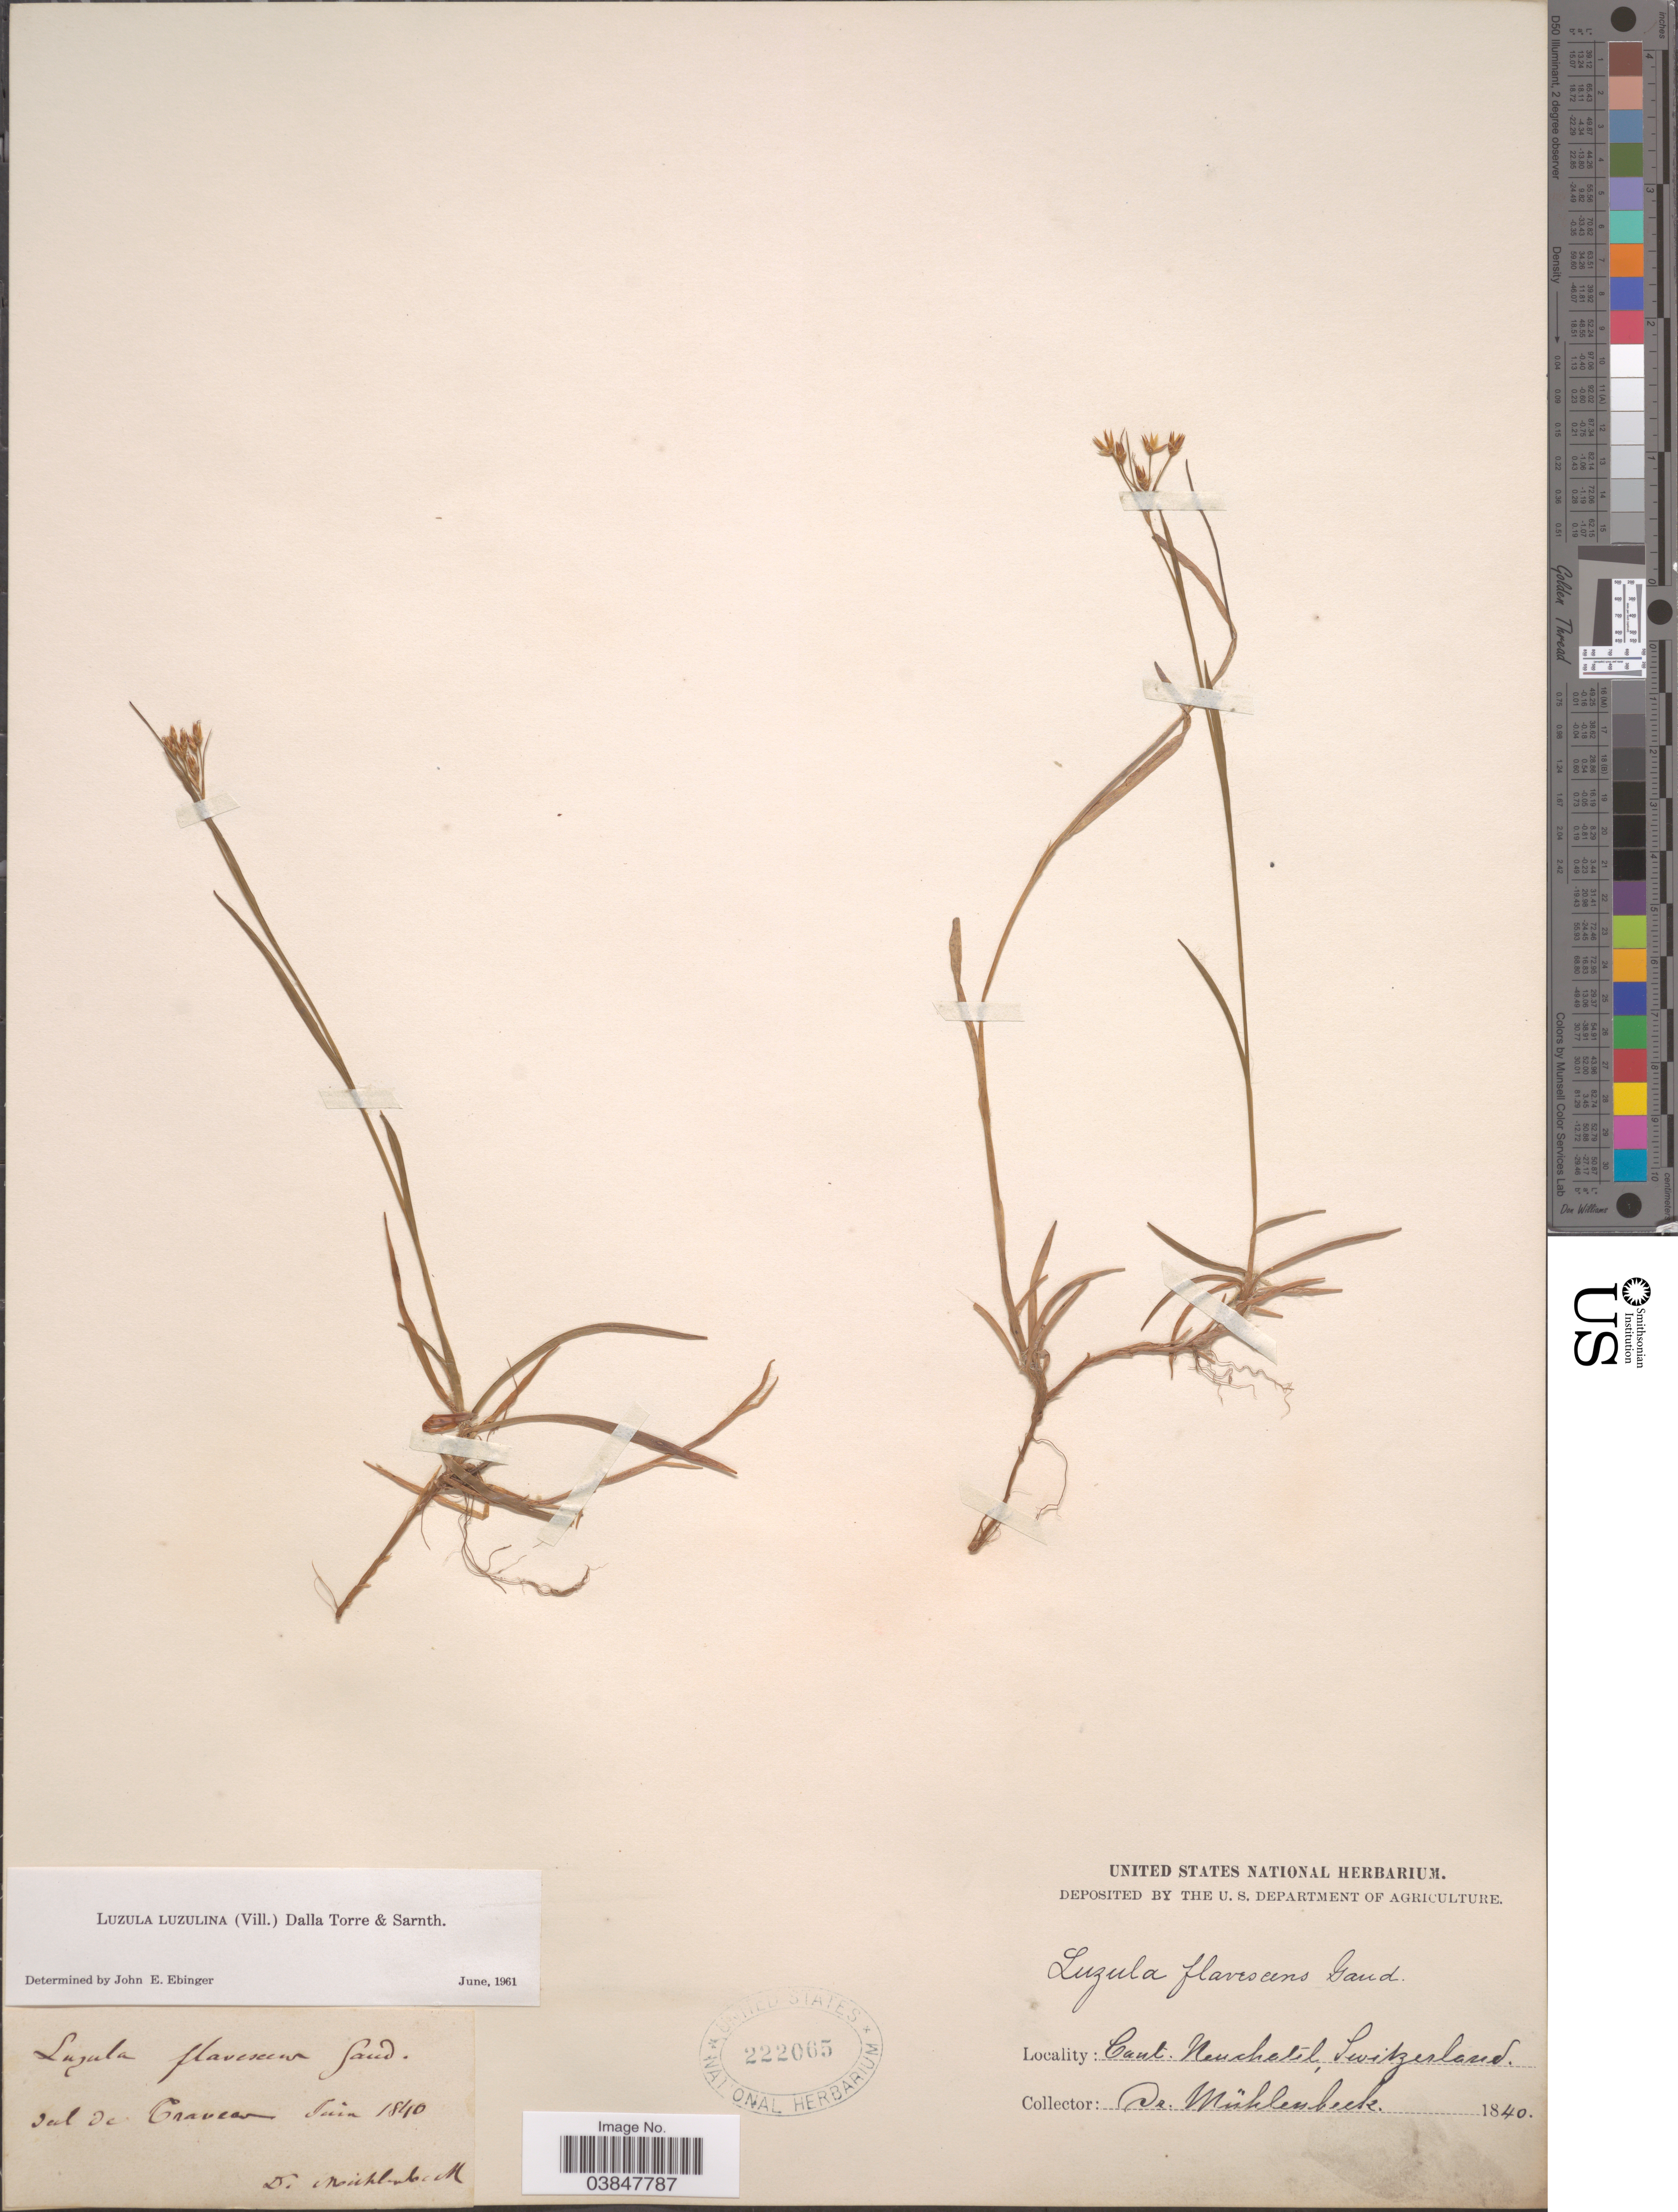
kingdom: Plantae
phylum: Tracheophyta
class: Liliopsida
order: Poales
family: Juncaceae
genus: Luzula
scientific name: Luzula luzulina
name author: (Vill.) Racib.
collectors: Müklenbeck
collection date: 1840-06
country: Switzerland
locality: Cant. Nenchatik.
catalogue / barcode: US 222005